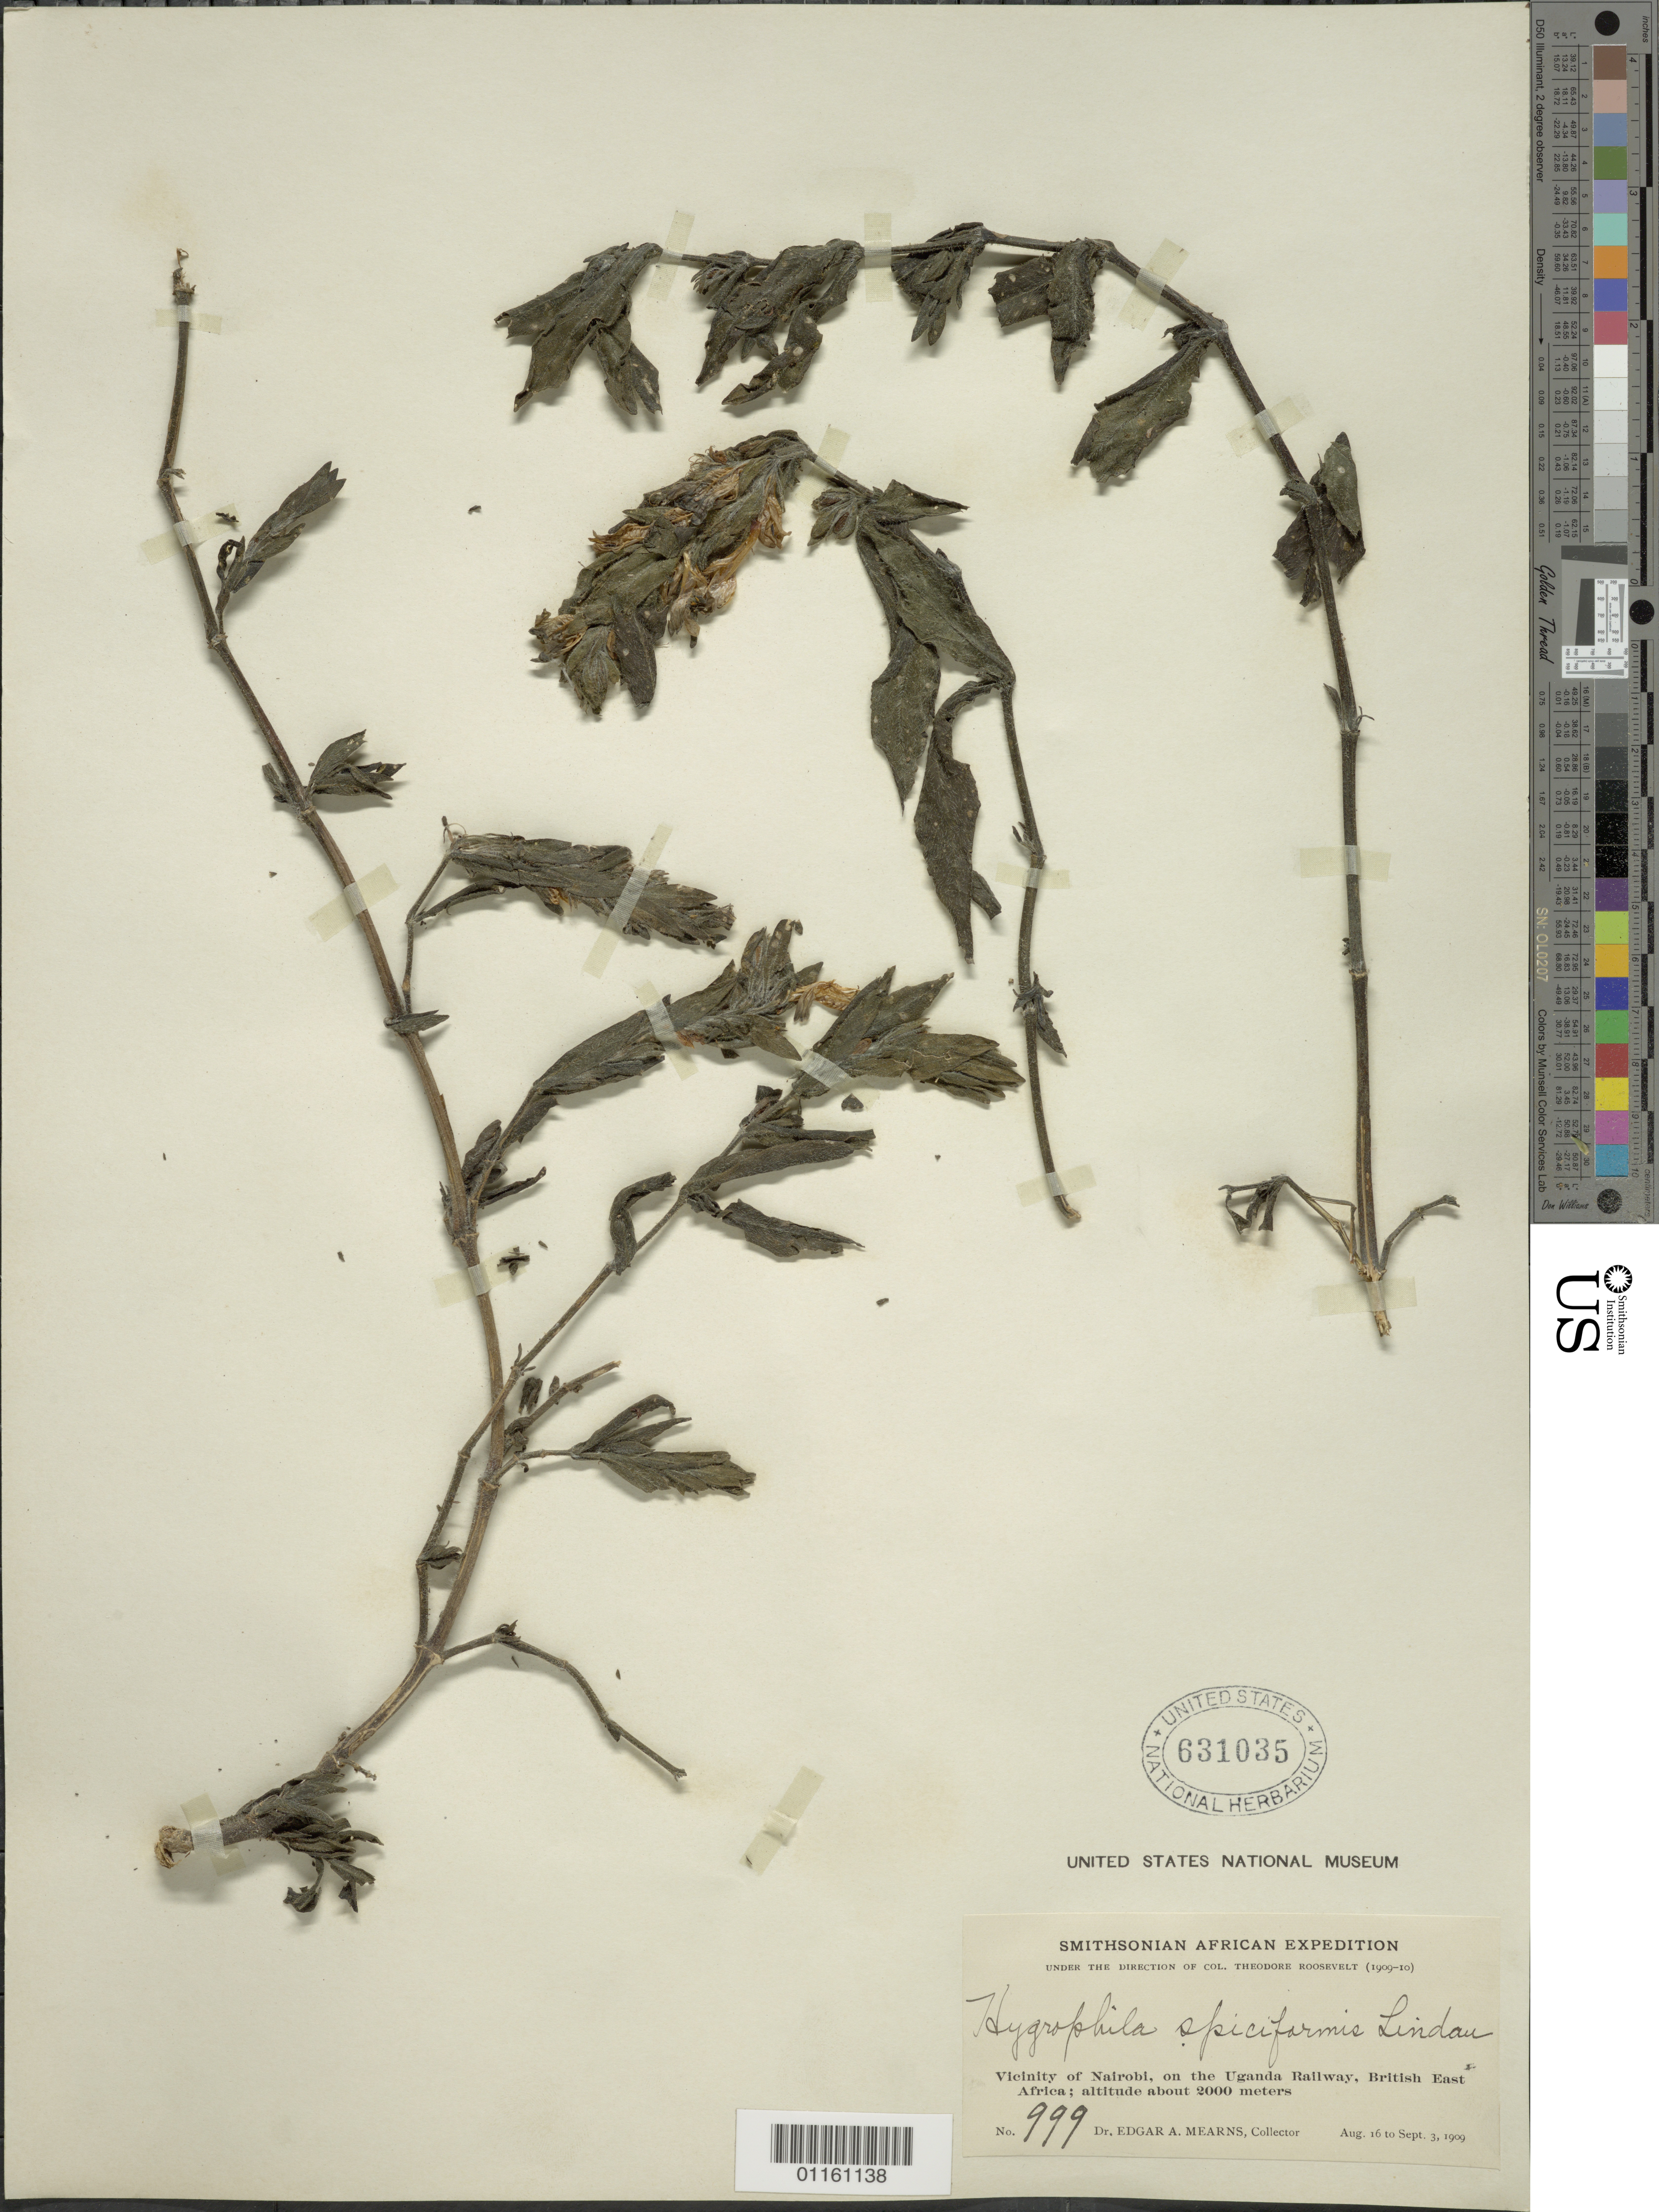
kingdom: Plantae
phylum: Tracheophyta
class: Magnoliopsida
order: Lamiales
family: Acanthaceae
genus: Hygrophila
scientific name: Hygrophila spiciformis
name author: Lindau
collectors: E. A. Mearns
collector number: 999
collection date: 1909-08-16/1909-09-03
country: Uganda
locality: Vicinity of Nairobi, on the Uganda Railway, British E Africa.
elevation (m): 2000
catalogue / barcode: US 631035